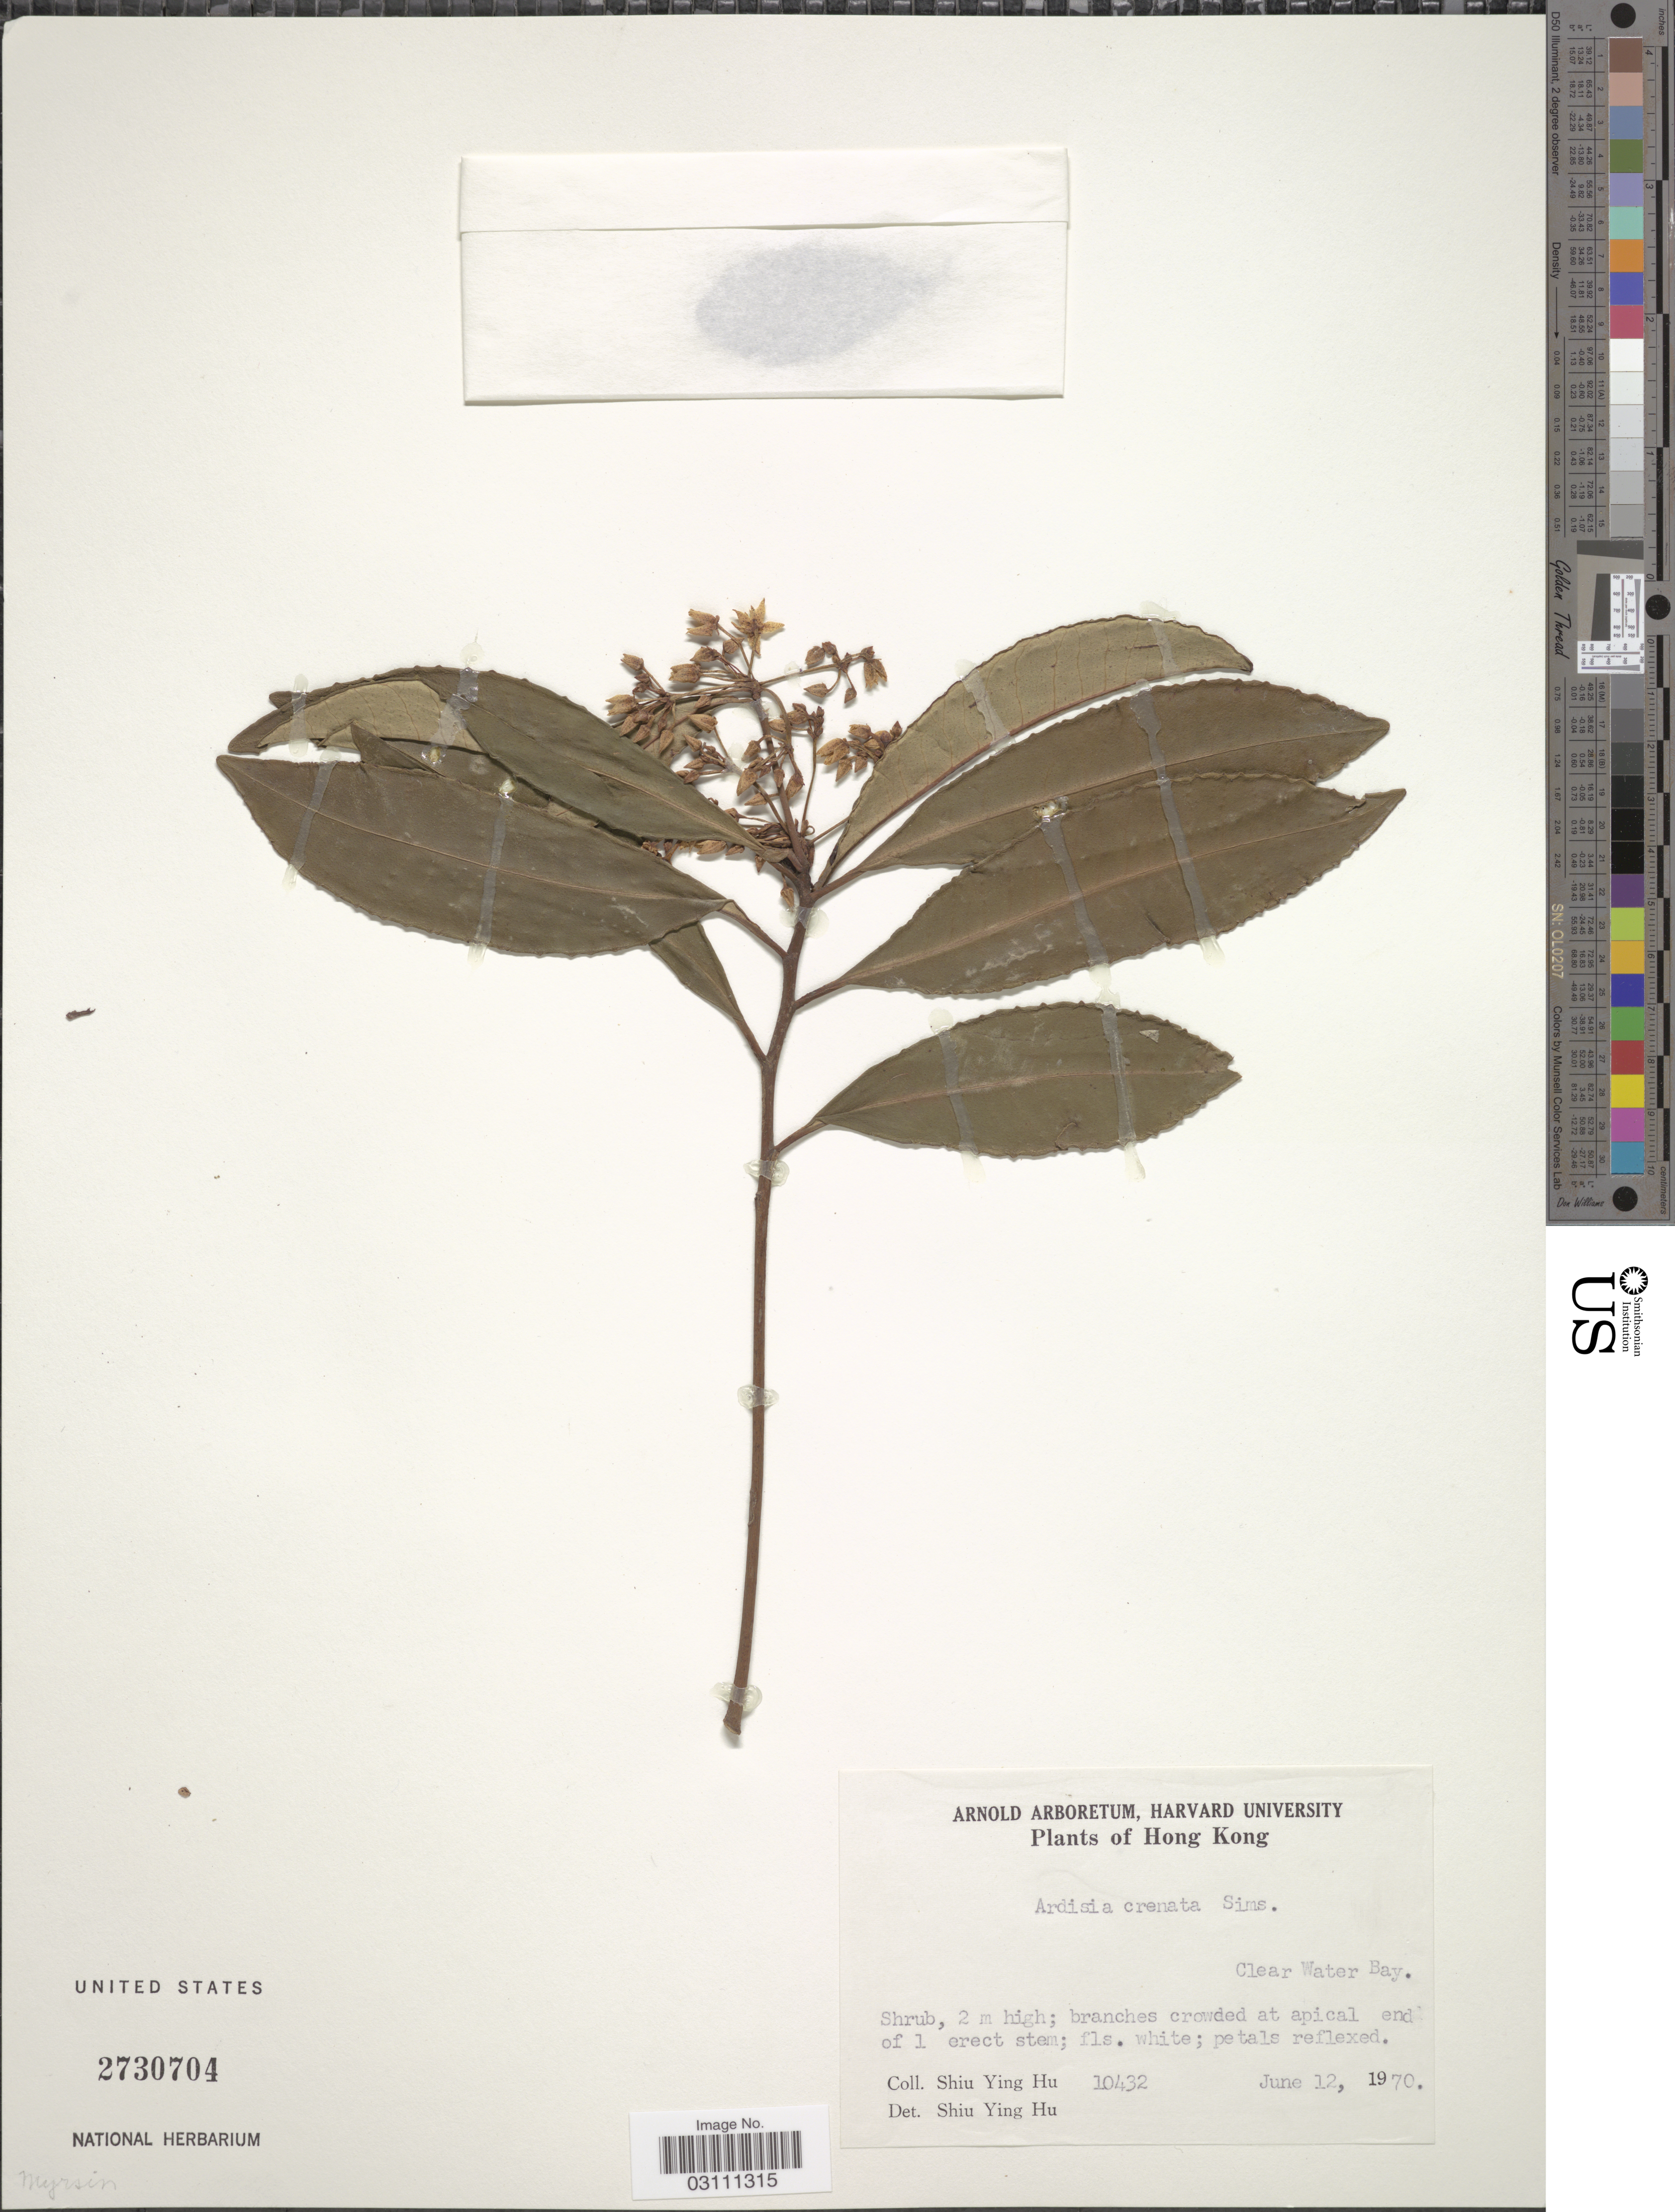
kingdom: Plantae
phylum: Tracheophyta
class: Magnoliopsida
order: Ericales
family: Primulaceae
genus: Ardisia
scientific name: Ardisia crenata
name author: Sims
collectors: S. Y. Hu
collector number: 10432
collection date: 1970-06-12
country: China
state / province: Hong Kong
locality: Clear Water Bay.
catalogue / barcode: US 2730704